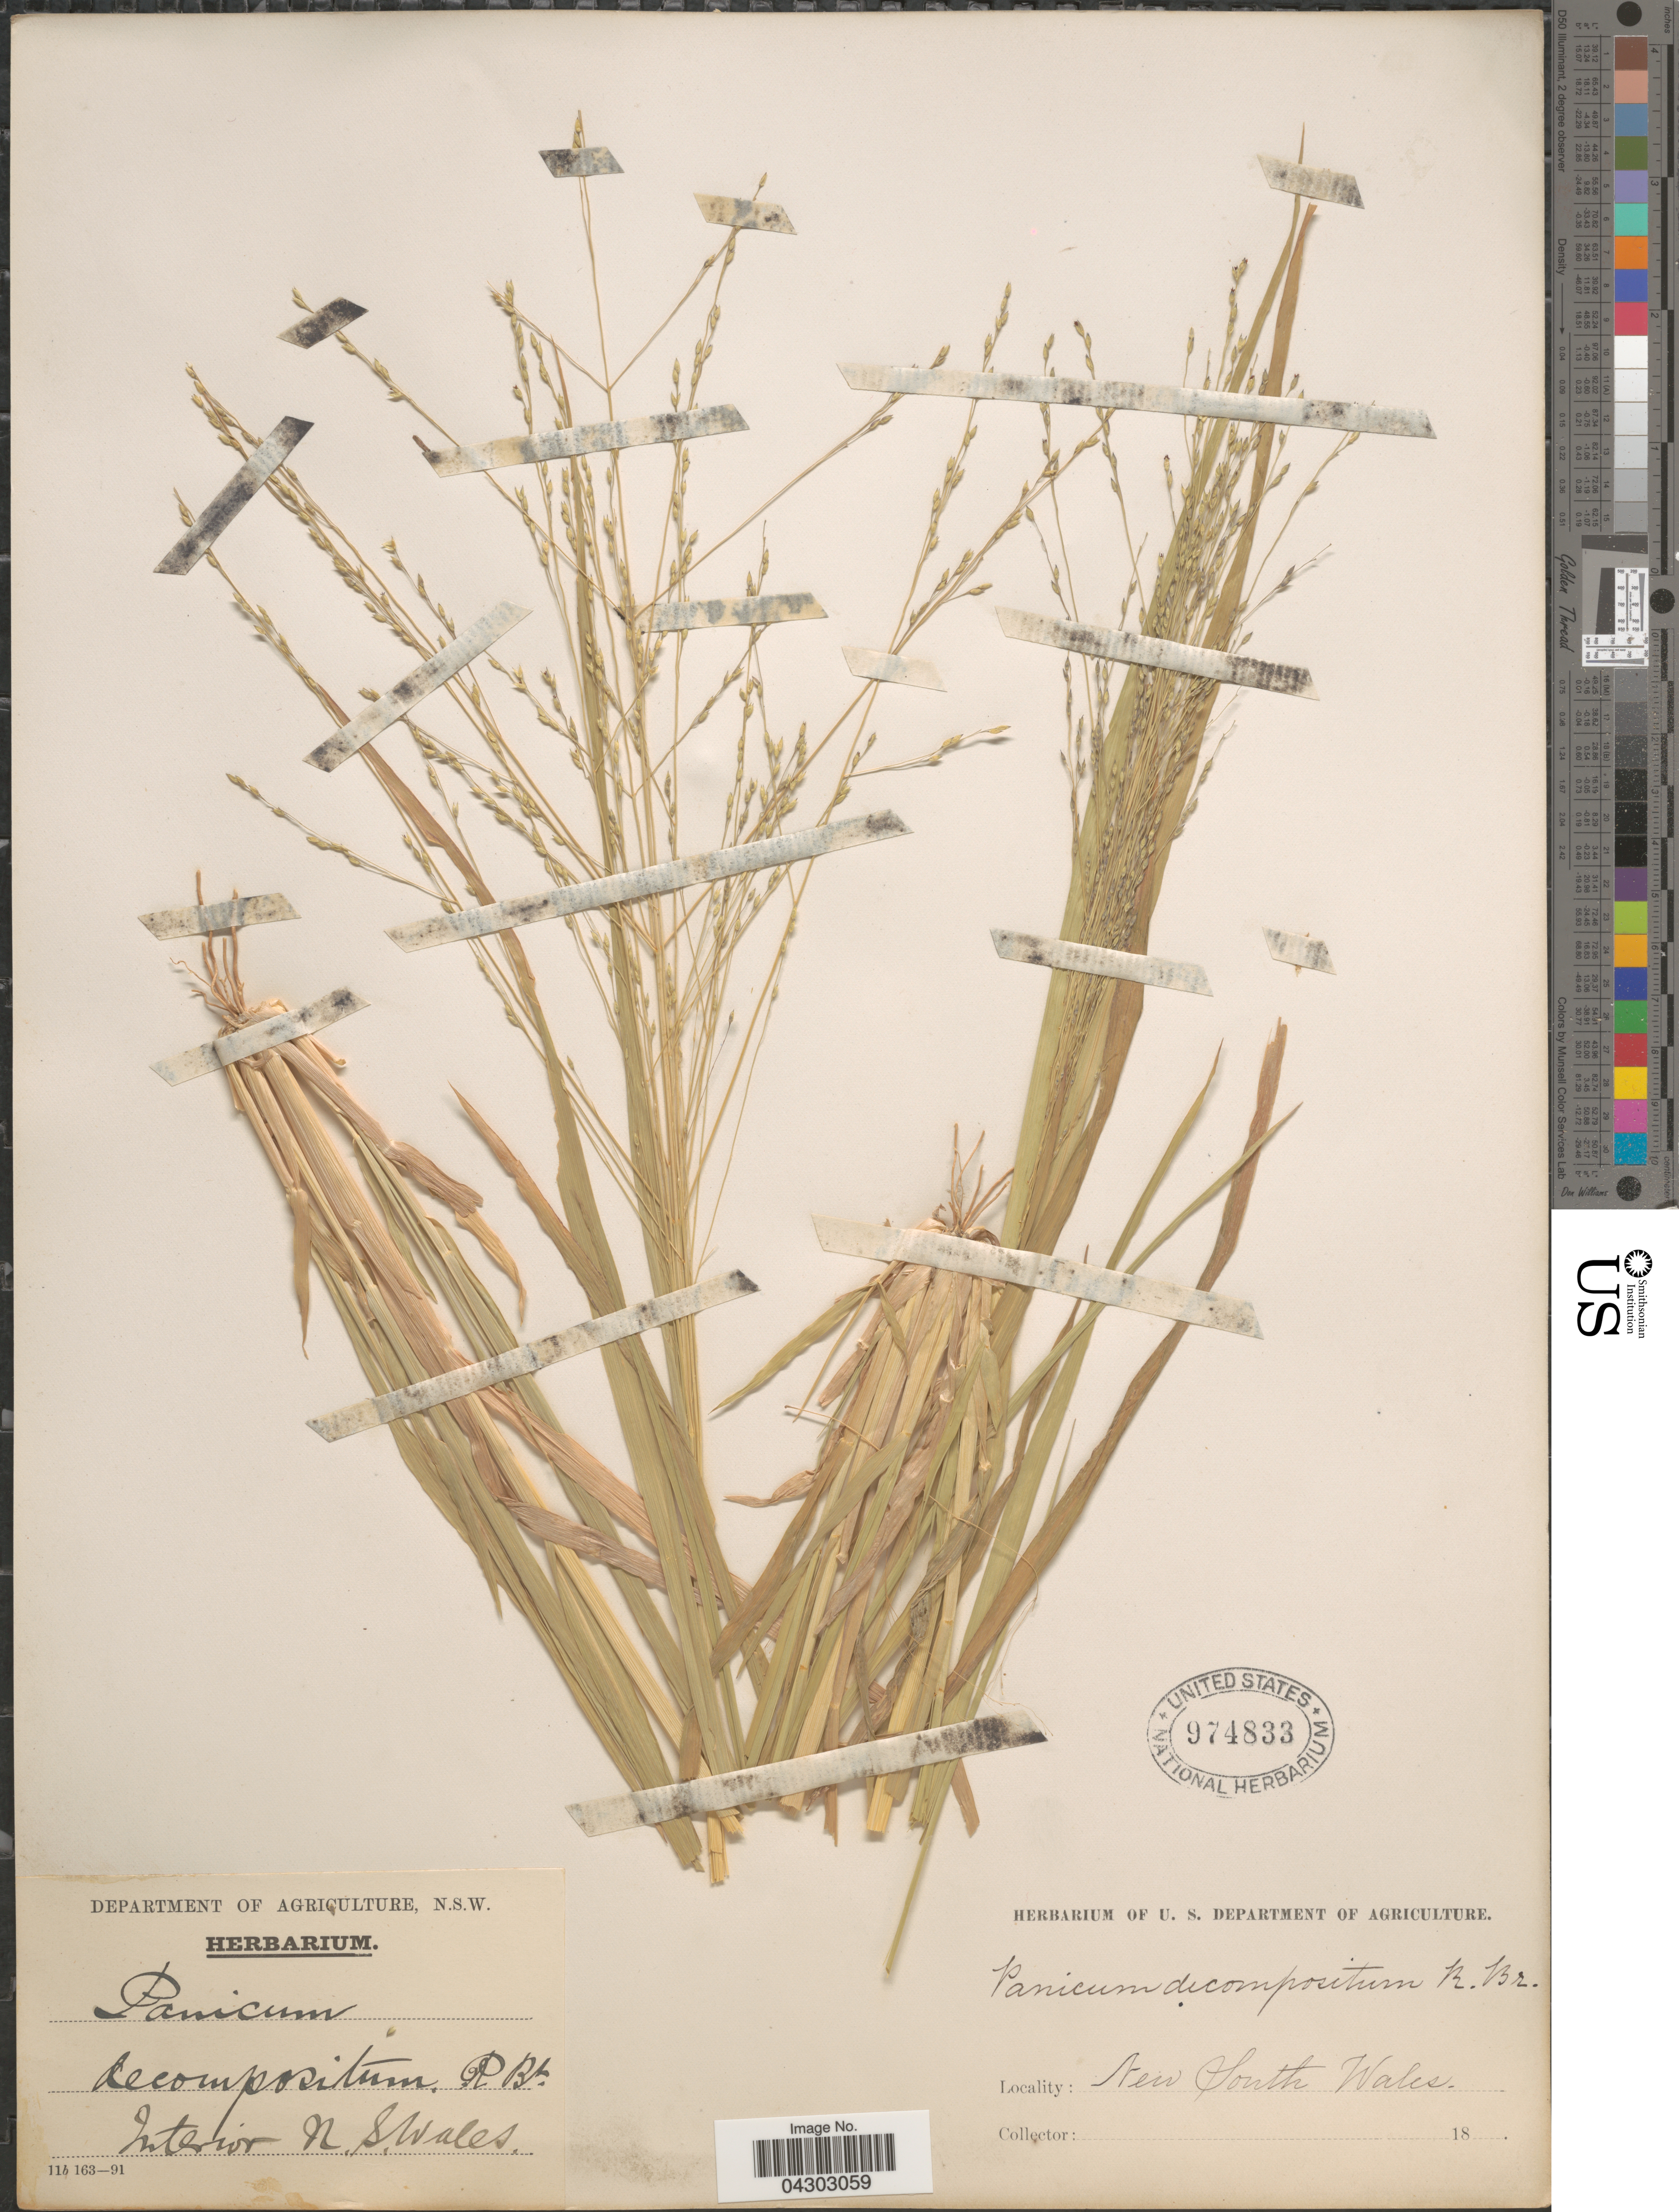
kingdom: Plantae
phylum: Tracheophyta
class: Liliopsida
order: Poales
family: Poaceae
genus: Panicum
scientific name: Panicum decompositum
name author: R. Br.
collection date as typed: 18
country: Australia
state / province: New South Wales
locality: Interior.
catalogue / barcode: US 974833